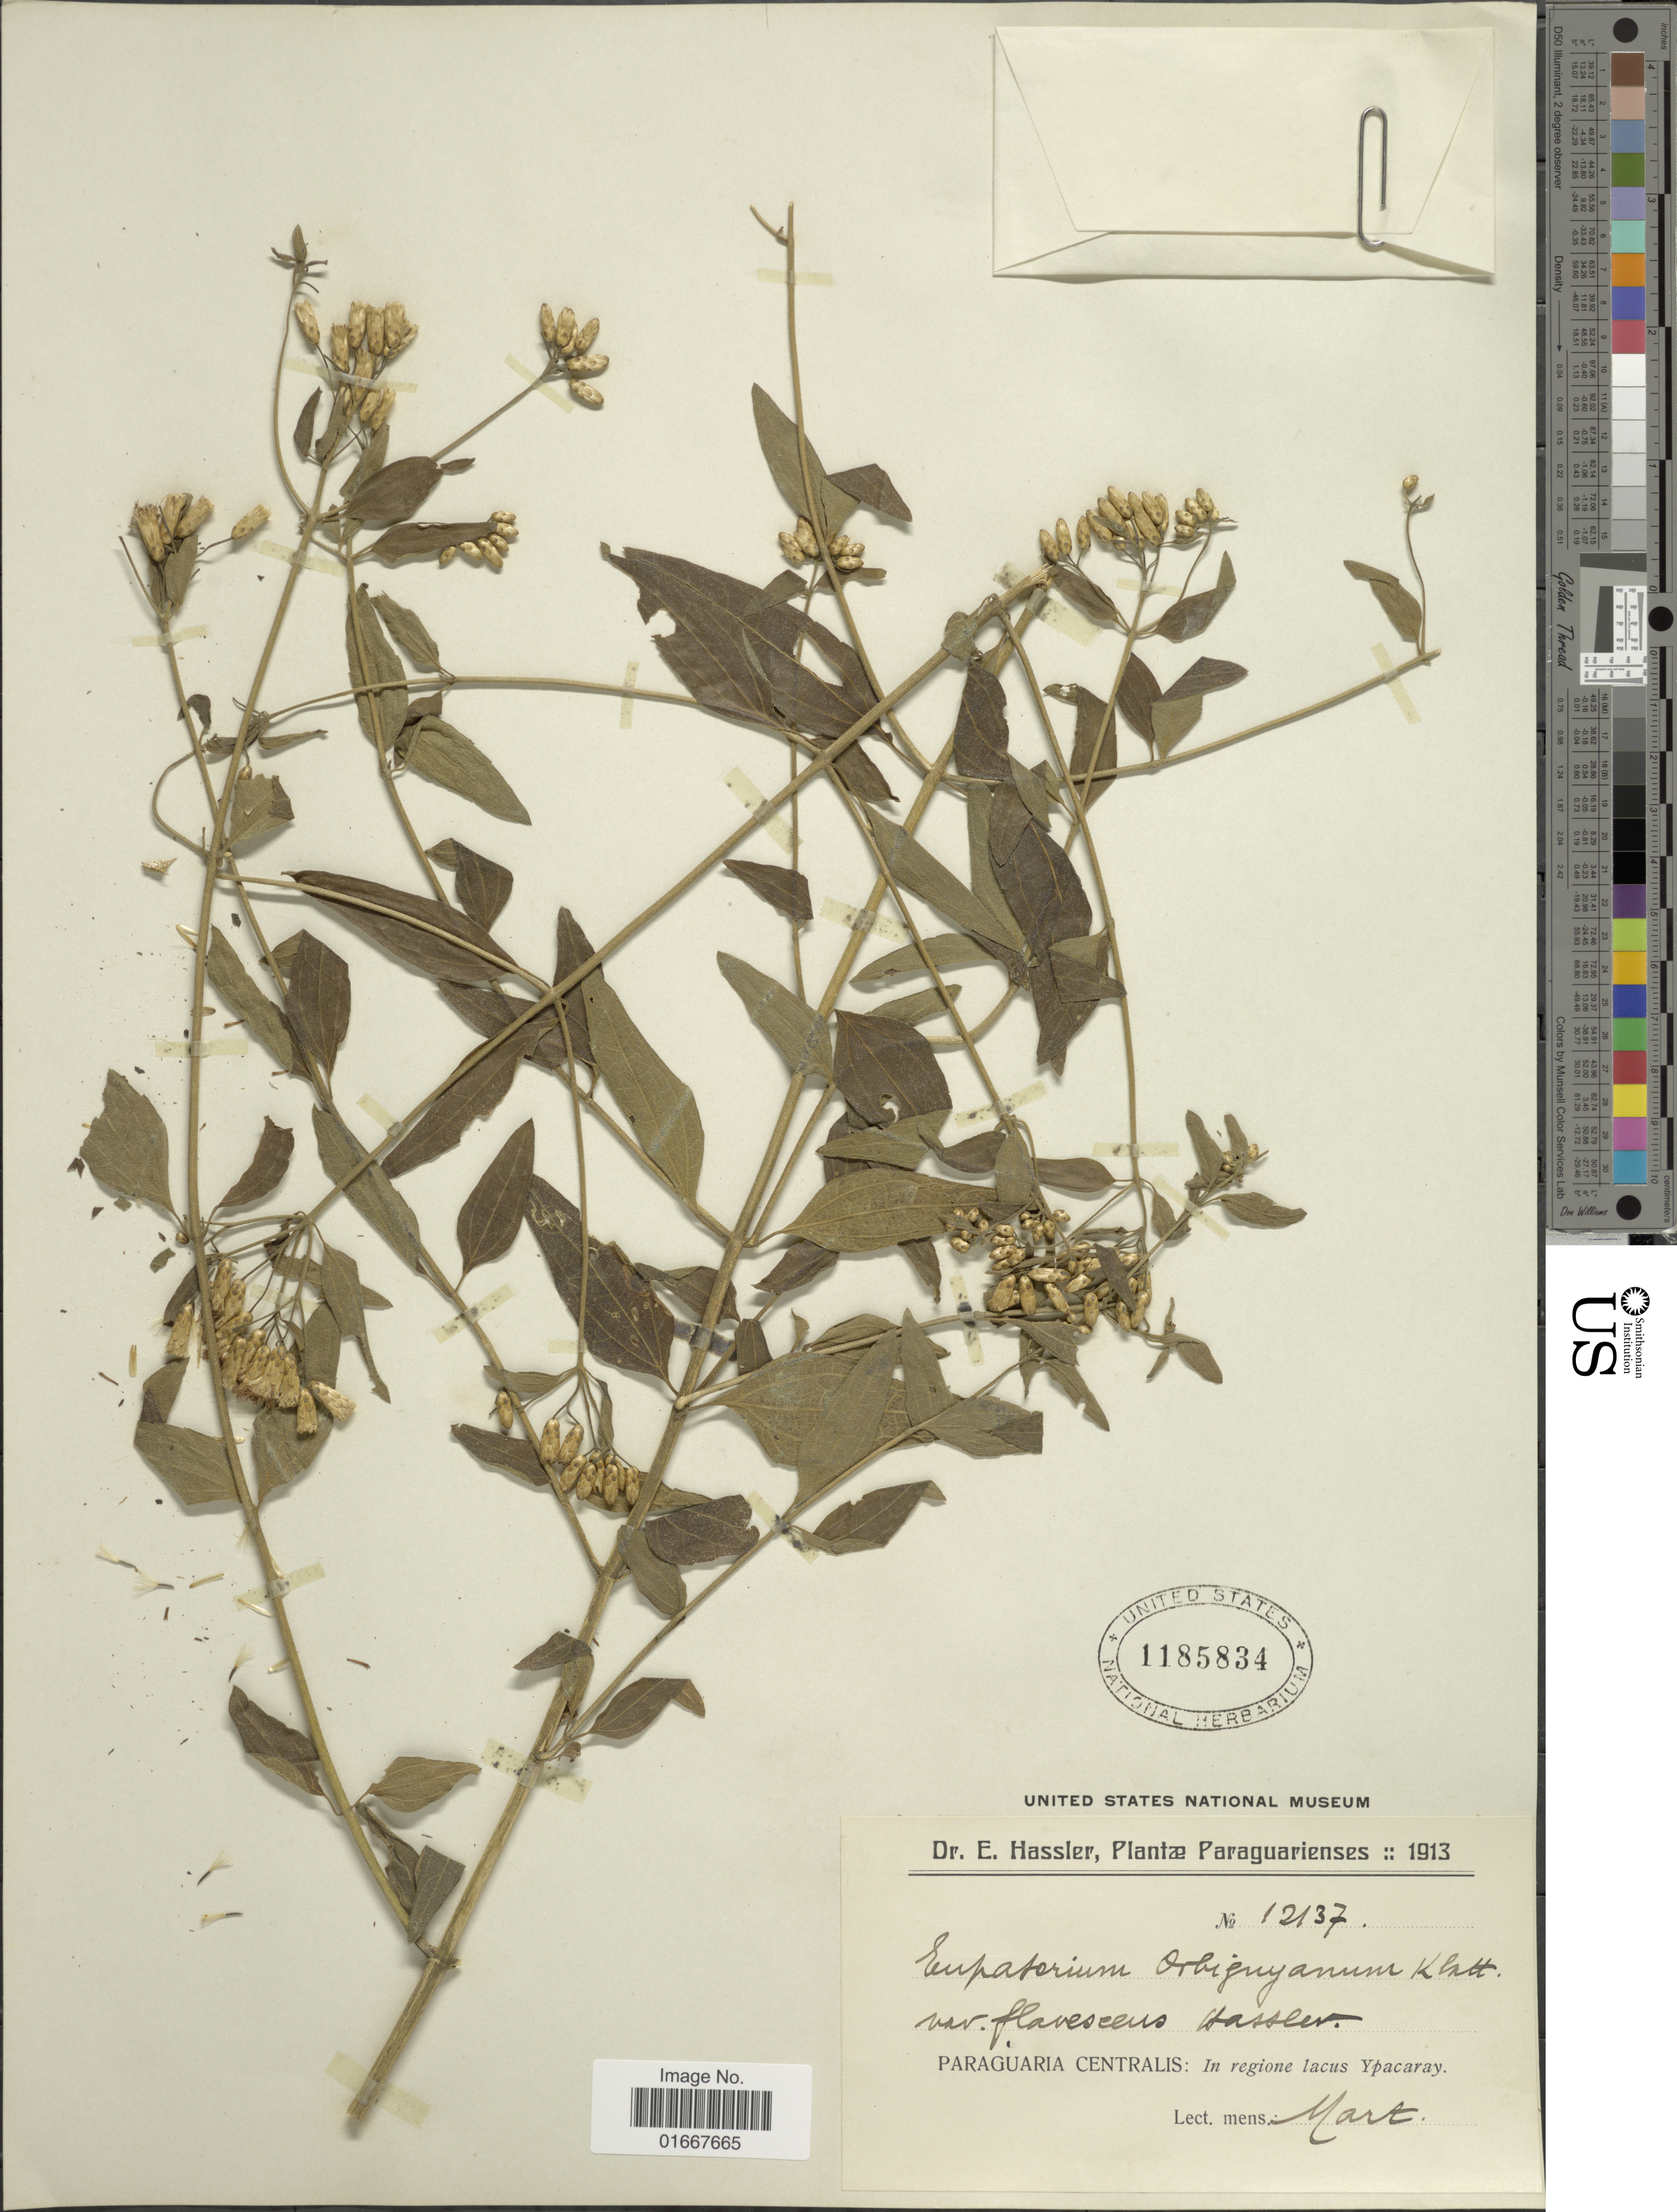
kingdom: Plantae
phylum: Tracheophyta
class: Magnoliopsida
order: Asterales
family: Asteraceae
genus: Chromolaena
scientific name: Chromolaena odorata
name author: (L.) R.M. King & H. Rob.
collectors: E. Hassler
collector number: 12137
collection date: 1913-03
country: Paraguay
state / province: Paraguari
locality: Paraguaria Centralis: In regione lacus Ypacaray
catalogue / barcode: US 1185834